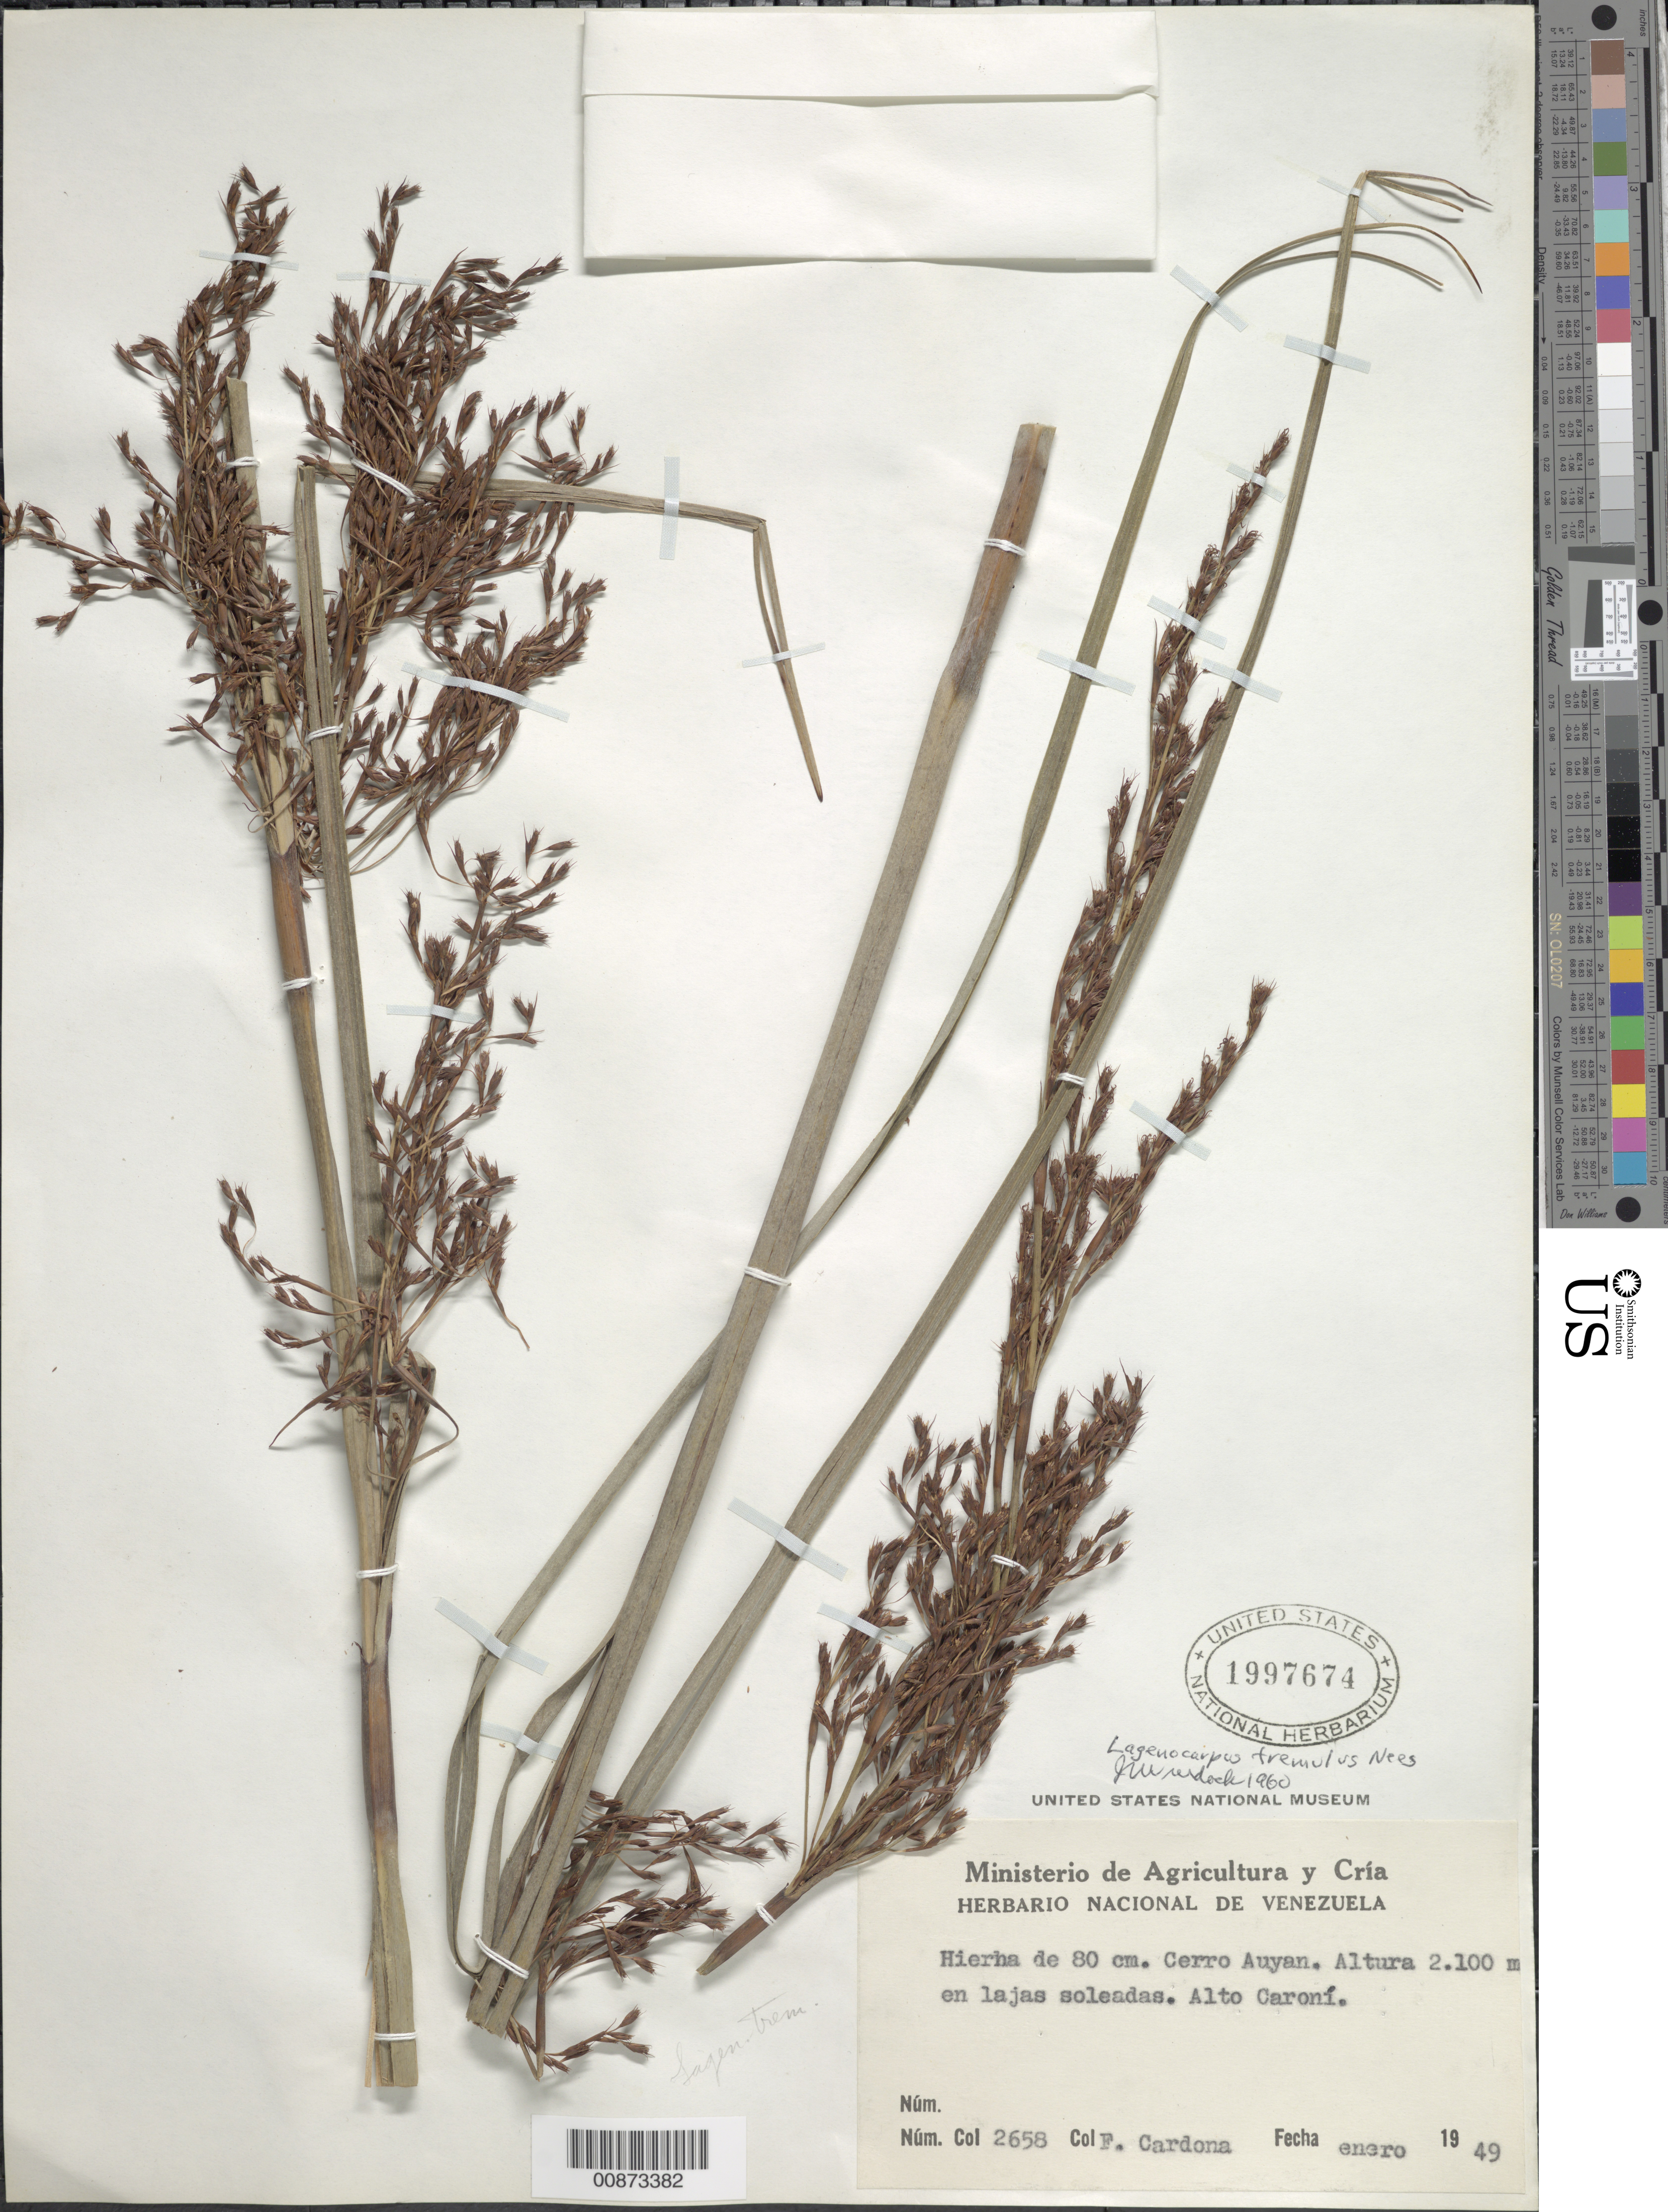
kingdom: Plantae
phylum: Tracheophyta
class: Liliopsida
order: Poales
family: Cyperaceae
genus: Lagenocarpus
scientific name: Lagenocarpus rigidus subsp. tremulus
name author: (Nees) T. Koyama & Maguire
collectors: F. Cardona Puig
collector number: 2658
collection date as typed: Jan-49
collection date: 1949-01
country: Venezuela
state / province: Bolívar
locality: Cerro Auyantepuí, Alto Río Caroní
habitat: Lajas soleadas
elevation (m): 2100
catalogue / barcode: US 1997674